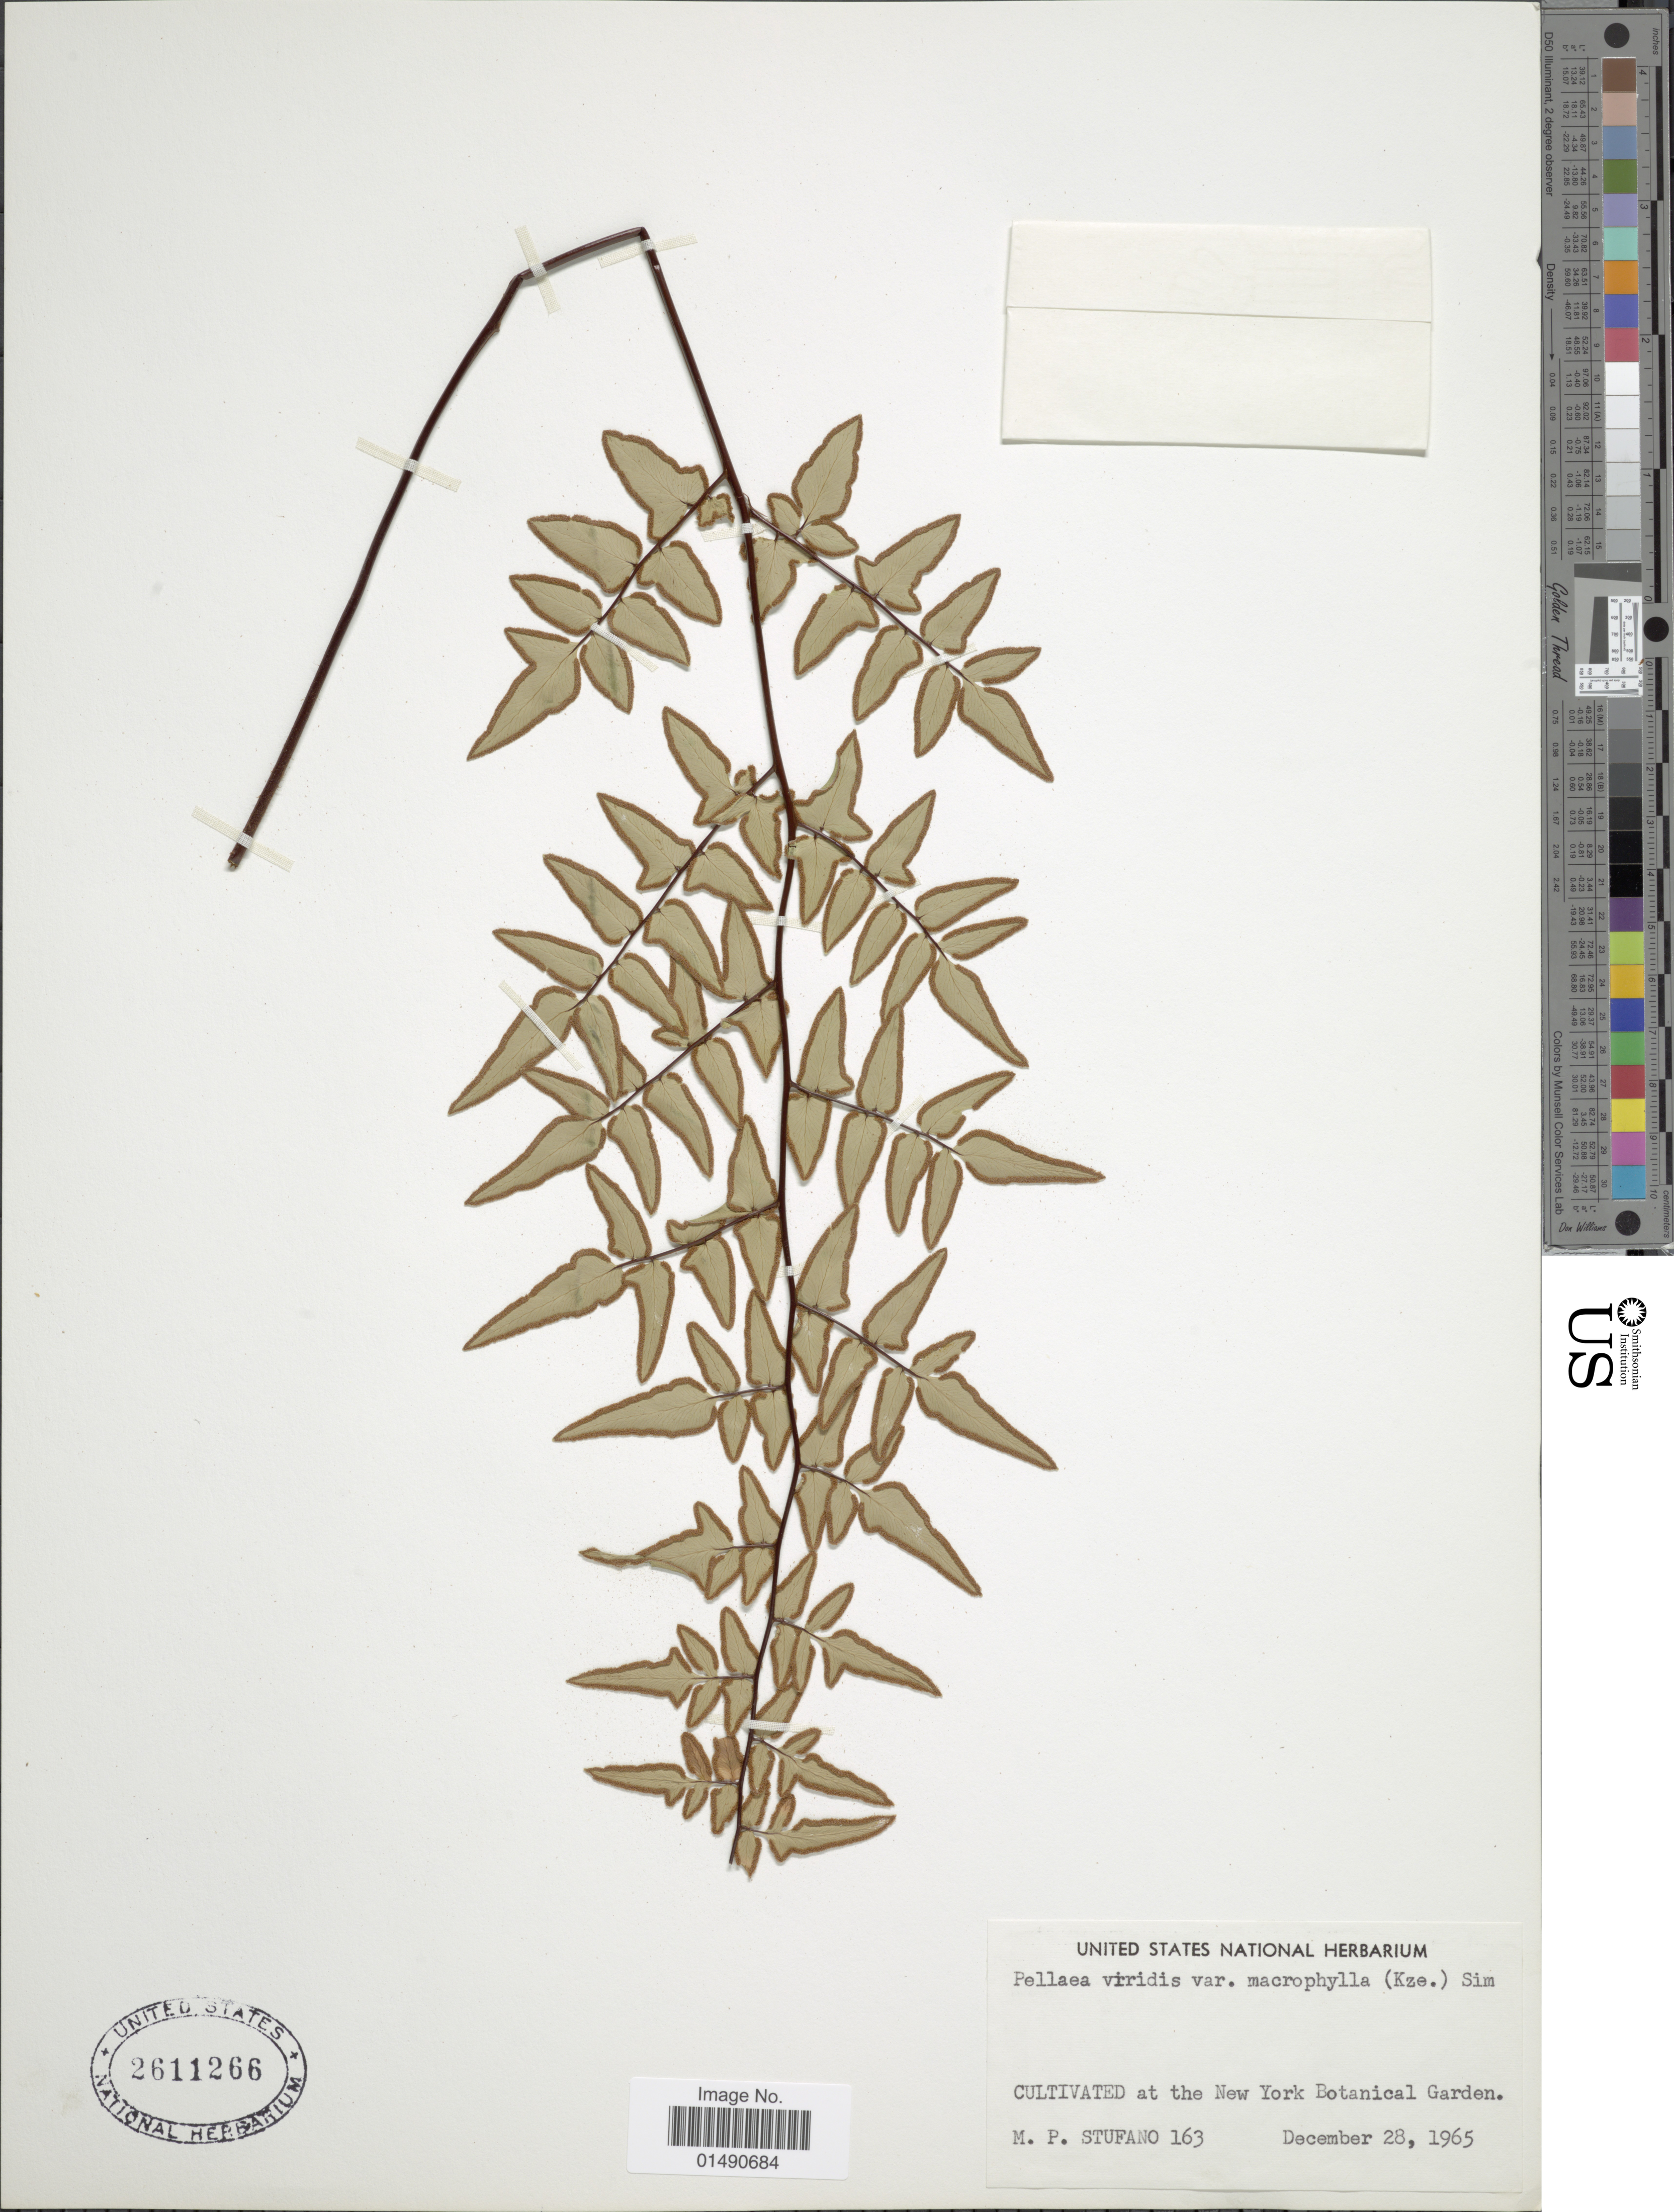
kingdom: Plantae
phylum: Tracheophyta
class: Polypodiopsida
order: Polypodiales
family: Pteridaceae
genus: Pellaea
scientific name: Pellaea viridis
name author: (Forssk.) Prantl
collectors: M. Stufano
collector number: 163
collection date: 1965-12-28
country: United States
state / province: New York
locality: The New York Botanical Garden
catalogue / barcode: US 2611266